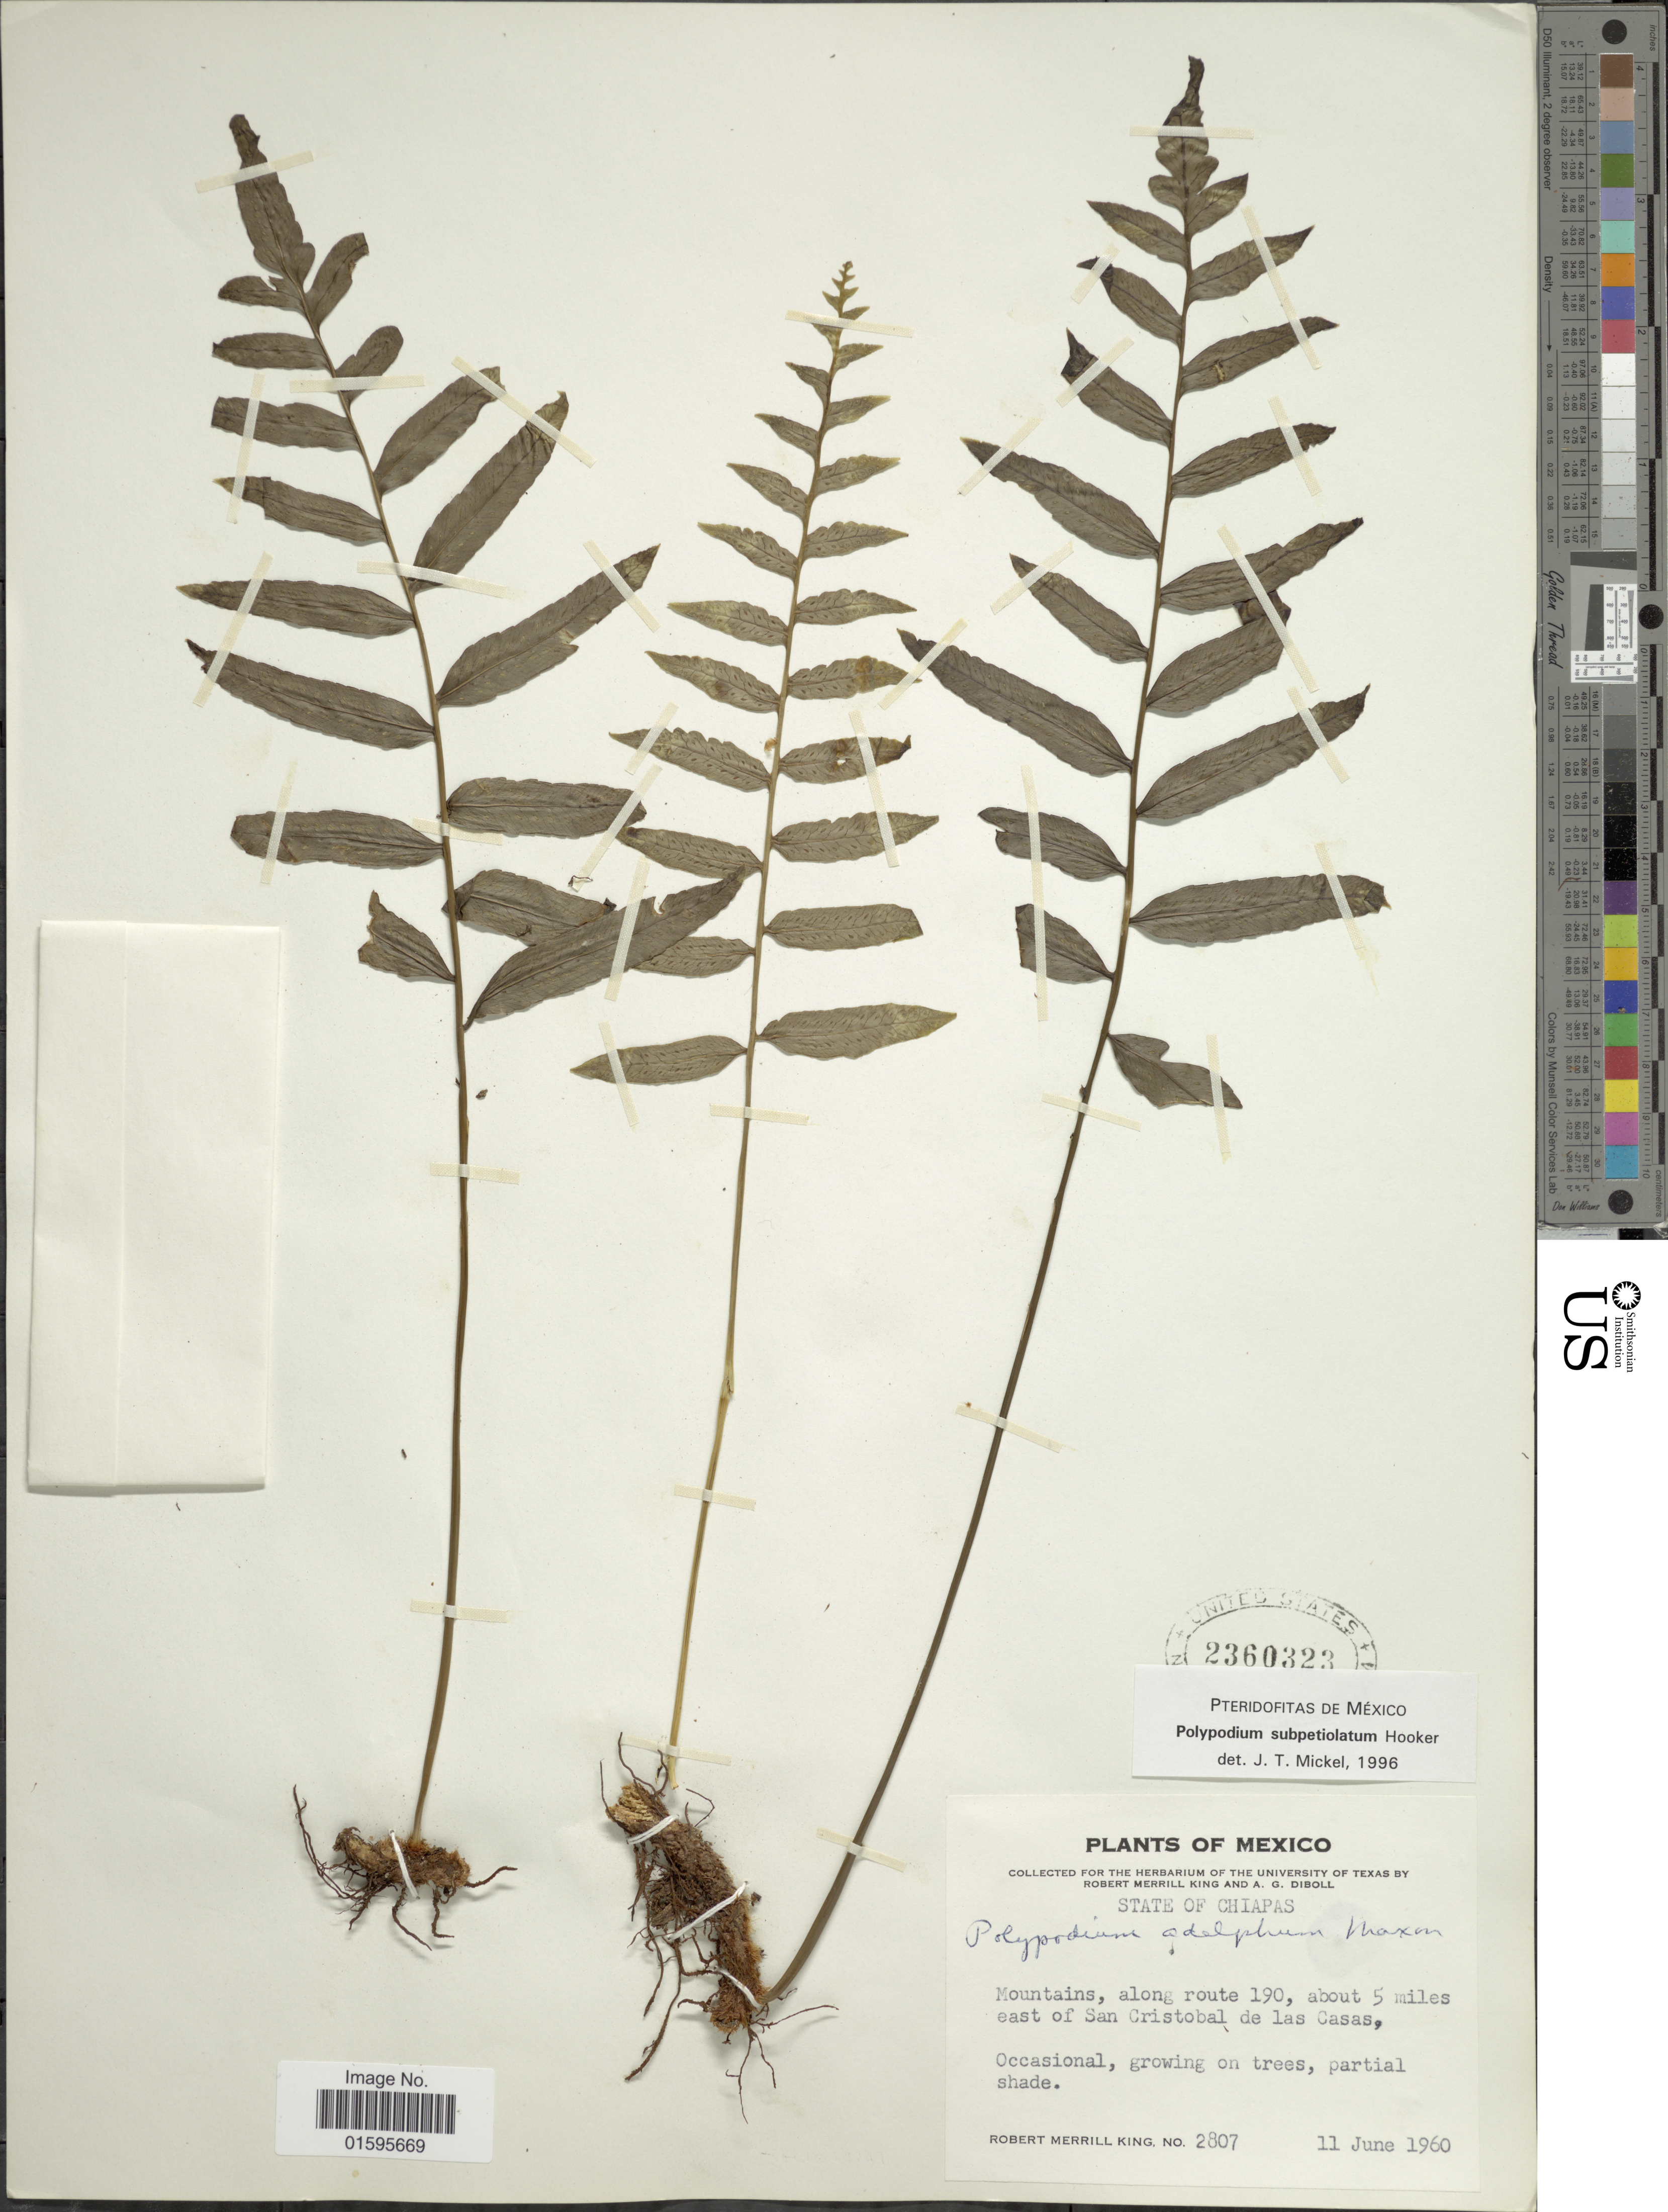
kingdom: Plantae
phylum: Tracheophyta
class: Polypodiopsida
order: Polypodiales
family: Polypodiaceae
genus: Polypodium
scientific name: Polypodium subpetiolatum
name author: Hook.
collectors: R. M. King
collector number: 2807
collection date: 1960-06-11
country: Mexico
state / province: Chiapas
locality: State of Chiapas, Mountains, along route 190, about 5 miles east of San Cristobal de las Casas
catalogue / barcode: US 2360323